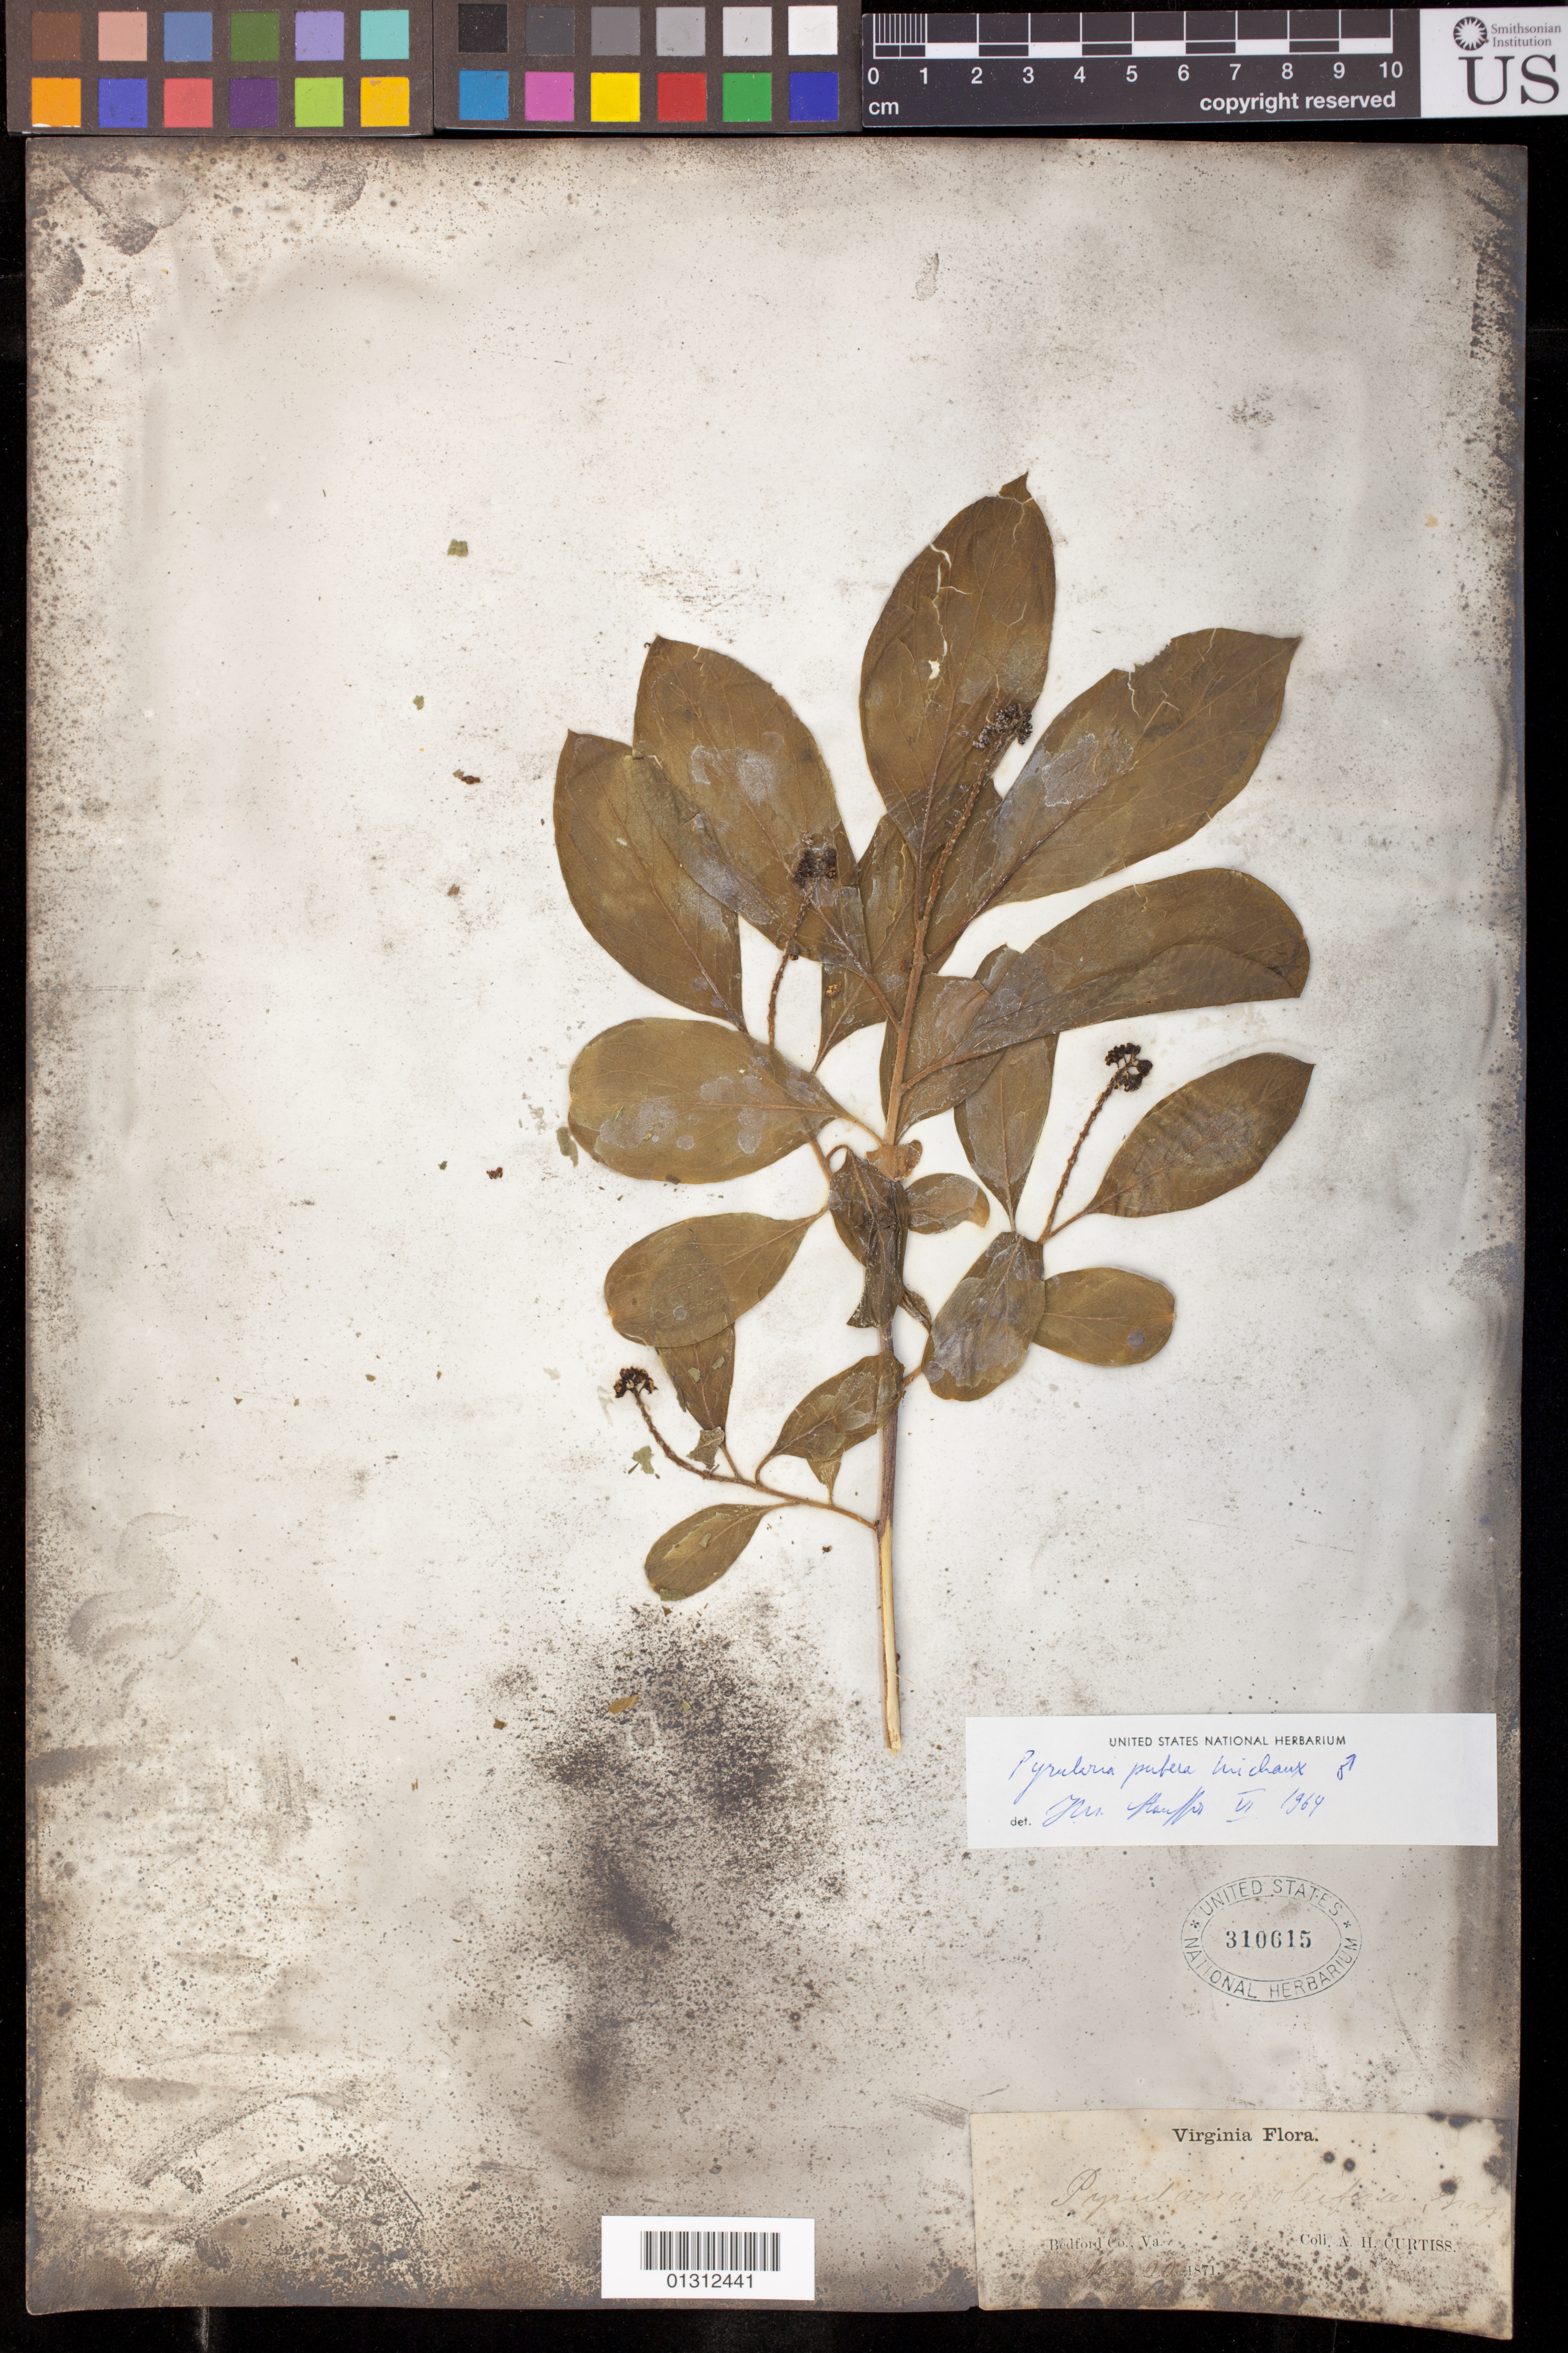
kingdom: Plantae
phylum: Tracheophyta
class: Magnoliopsida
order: Santalales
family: Cervantesiaceae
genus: Pyrularia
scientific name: Pyrularia pubera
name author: Michx.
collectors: A. H. Curtiss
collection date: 1871-05-20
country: United States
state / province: Virginia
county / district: Bedford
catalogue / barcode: US 310615